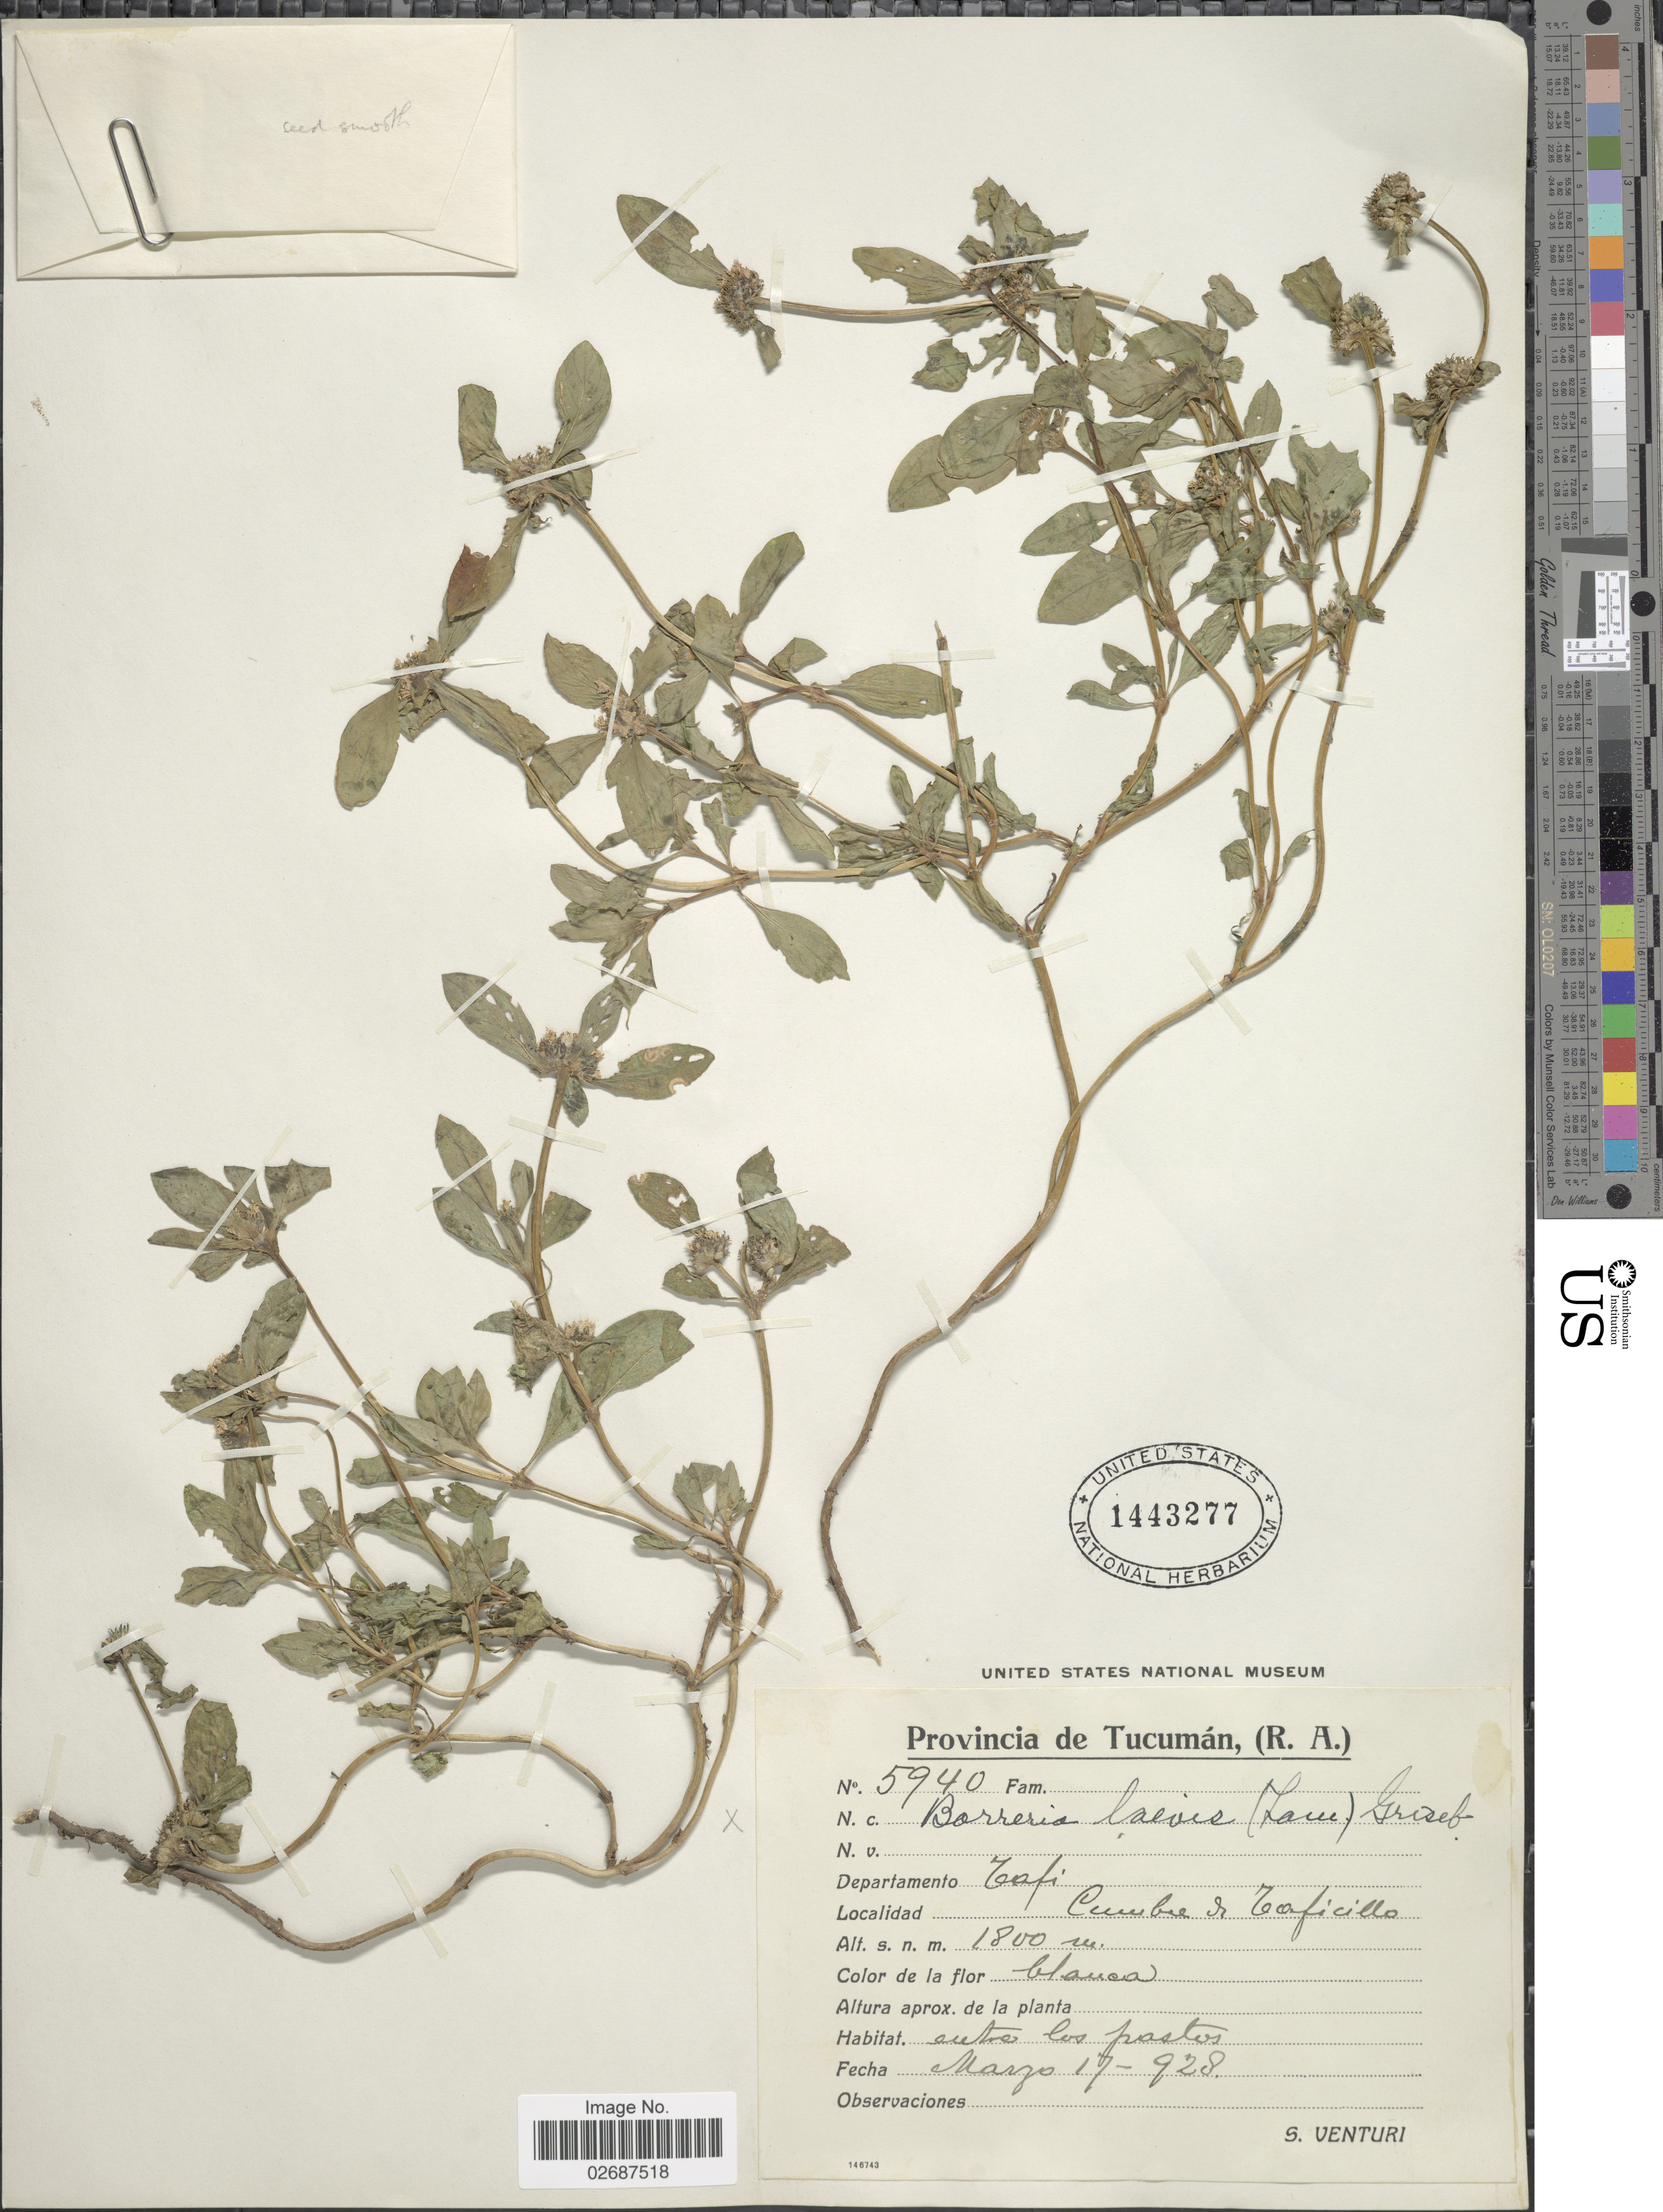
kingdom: Plantae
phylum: Tracheophyta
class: Magnoliopsida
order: Gentianales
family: Rubiaceae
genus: Borreria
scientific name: Borreria sp.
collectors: S. Venturi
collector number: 5940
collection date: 1928-03-17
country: Argentina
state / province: Tucuman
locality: (R.A.), Departamento Tafi, Cumbre de Taficillo.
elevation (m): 1800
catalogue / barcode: US 1443277